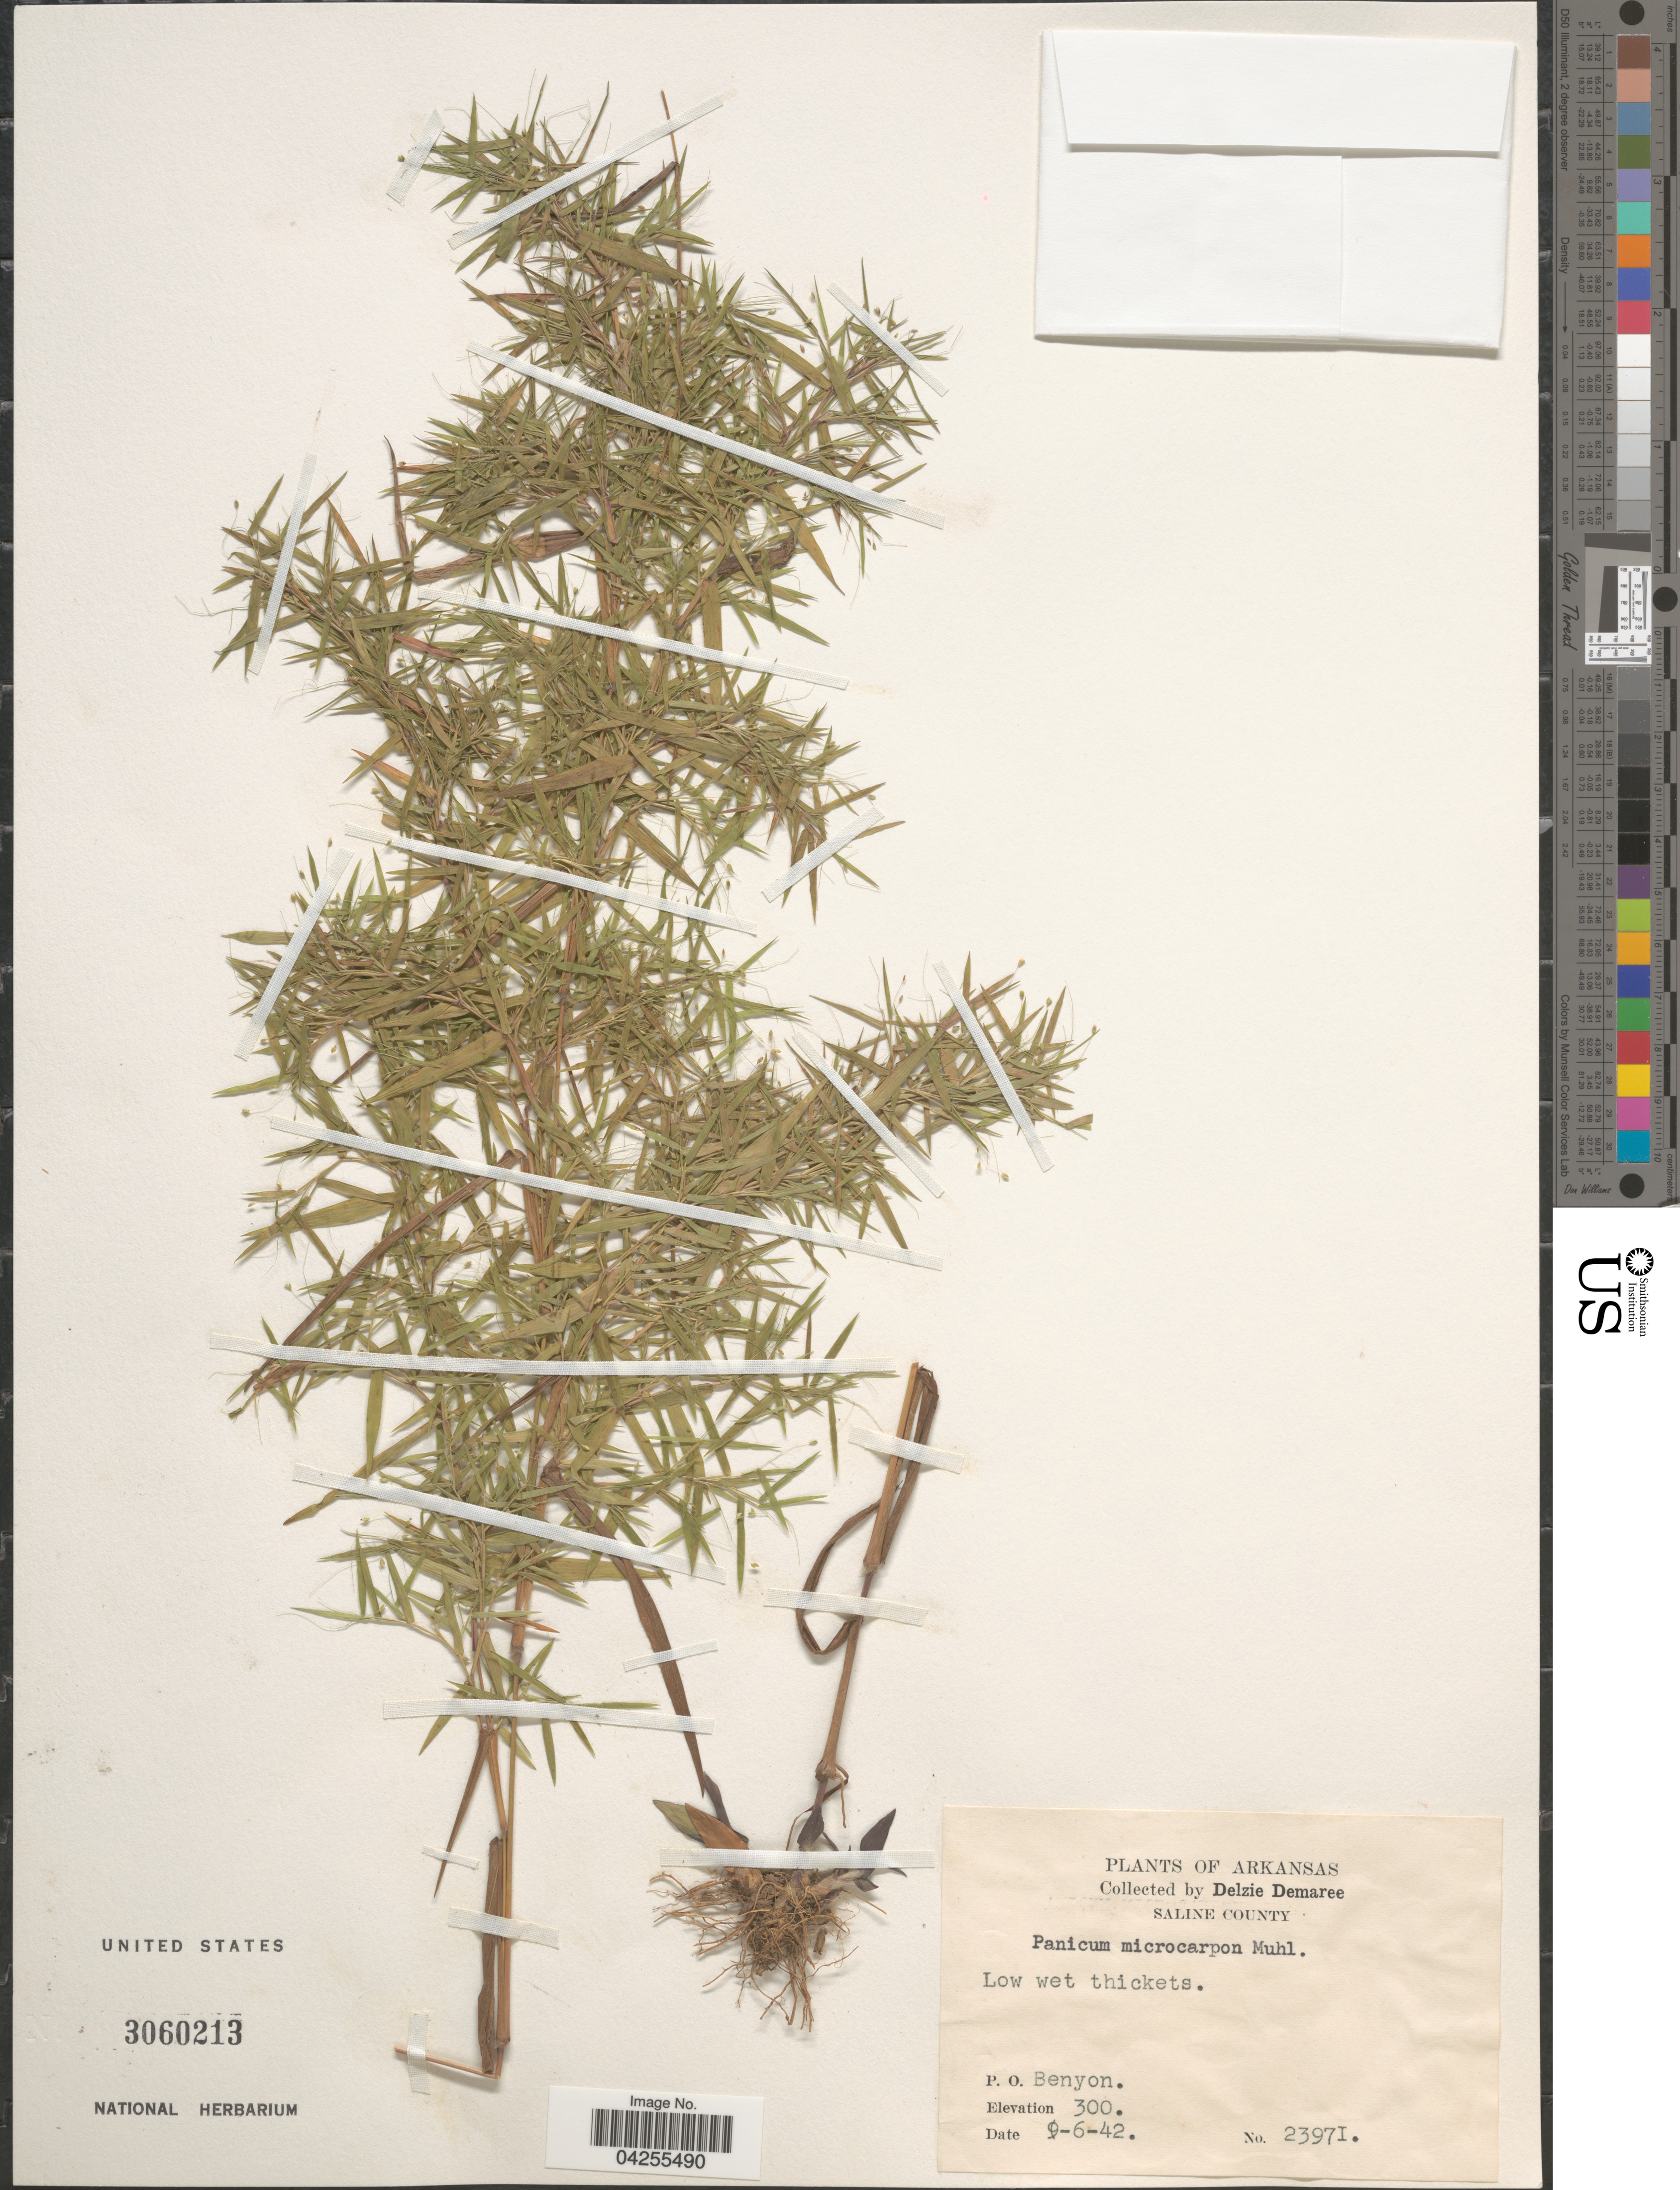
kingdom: Plantae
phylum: Tracheophyta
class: Liliopsida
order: Poales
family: Poaceae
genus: Dichanthelium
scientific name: Dichanthelium dichotomum var. dichotomum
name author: (L.) Gould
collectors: D. Demaree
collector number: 23971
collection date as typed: Transcribed d/m/y: 6/9/42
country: United States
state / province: Arkansas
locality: Saline County. P.O. Benyon.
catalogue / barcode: US 3060213